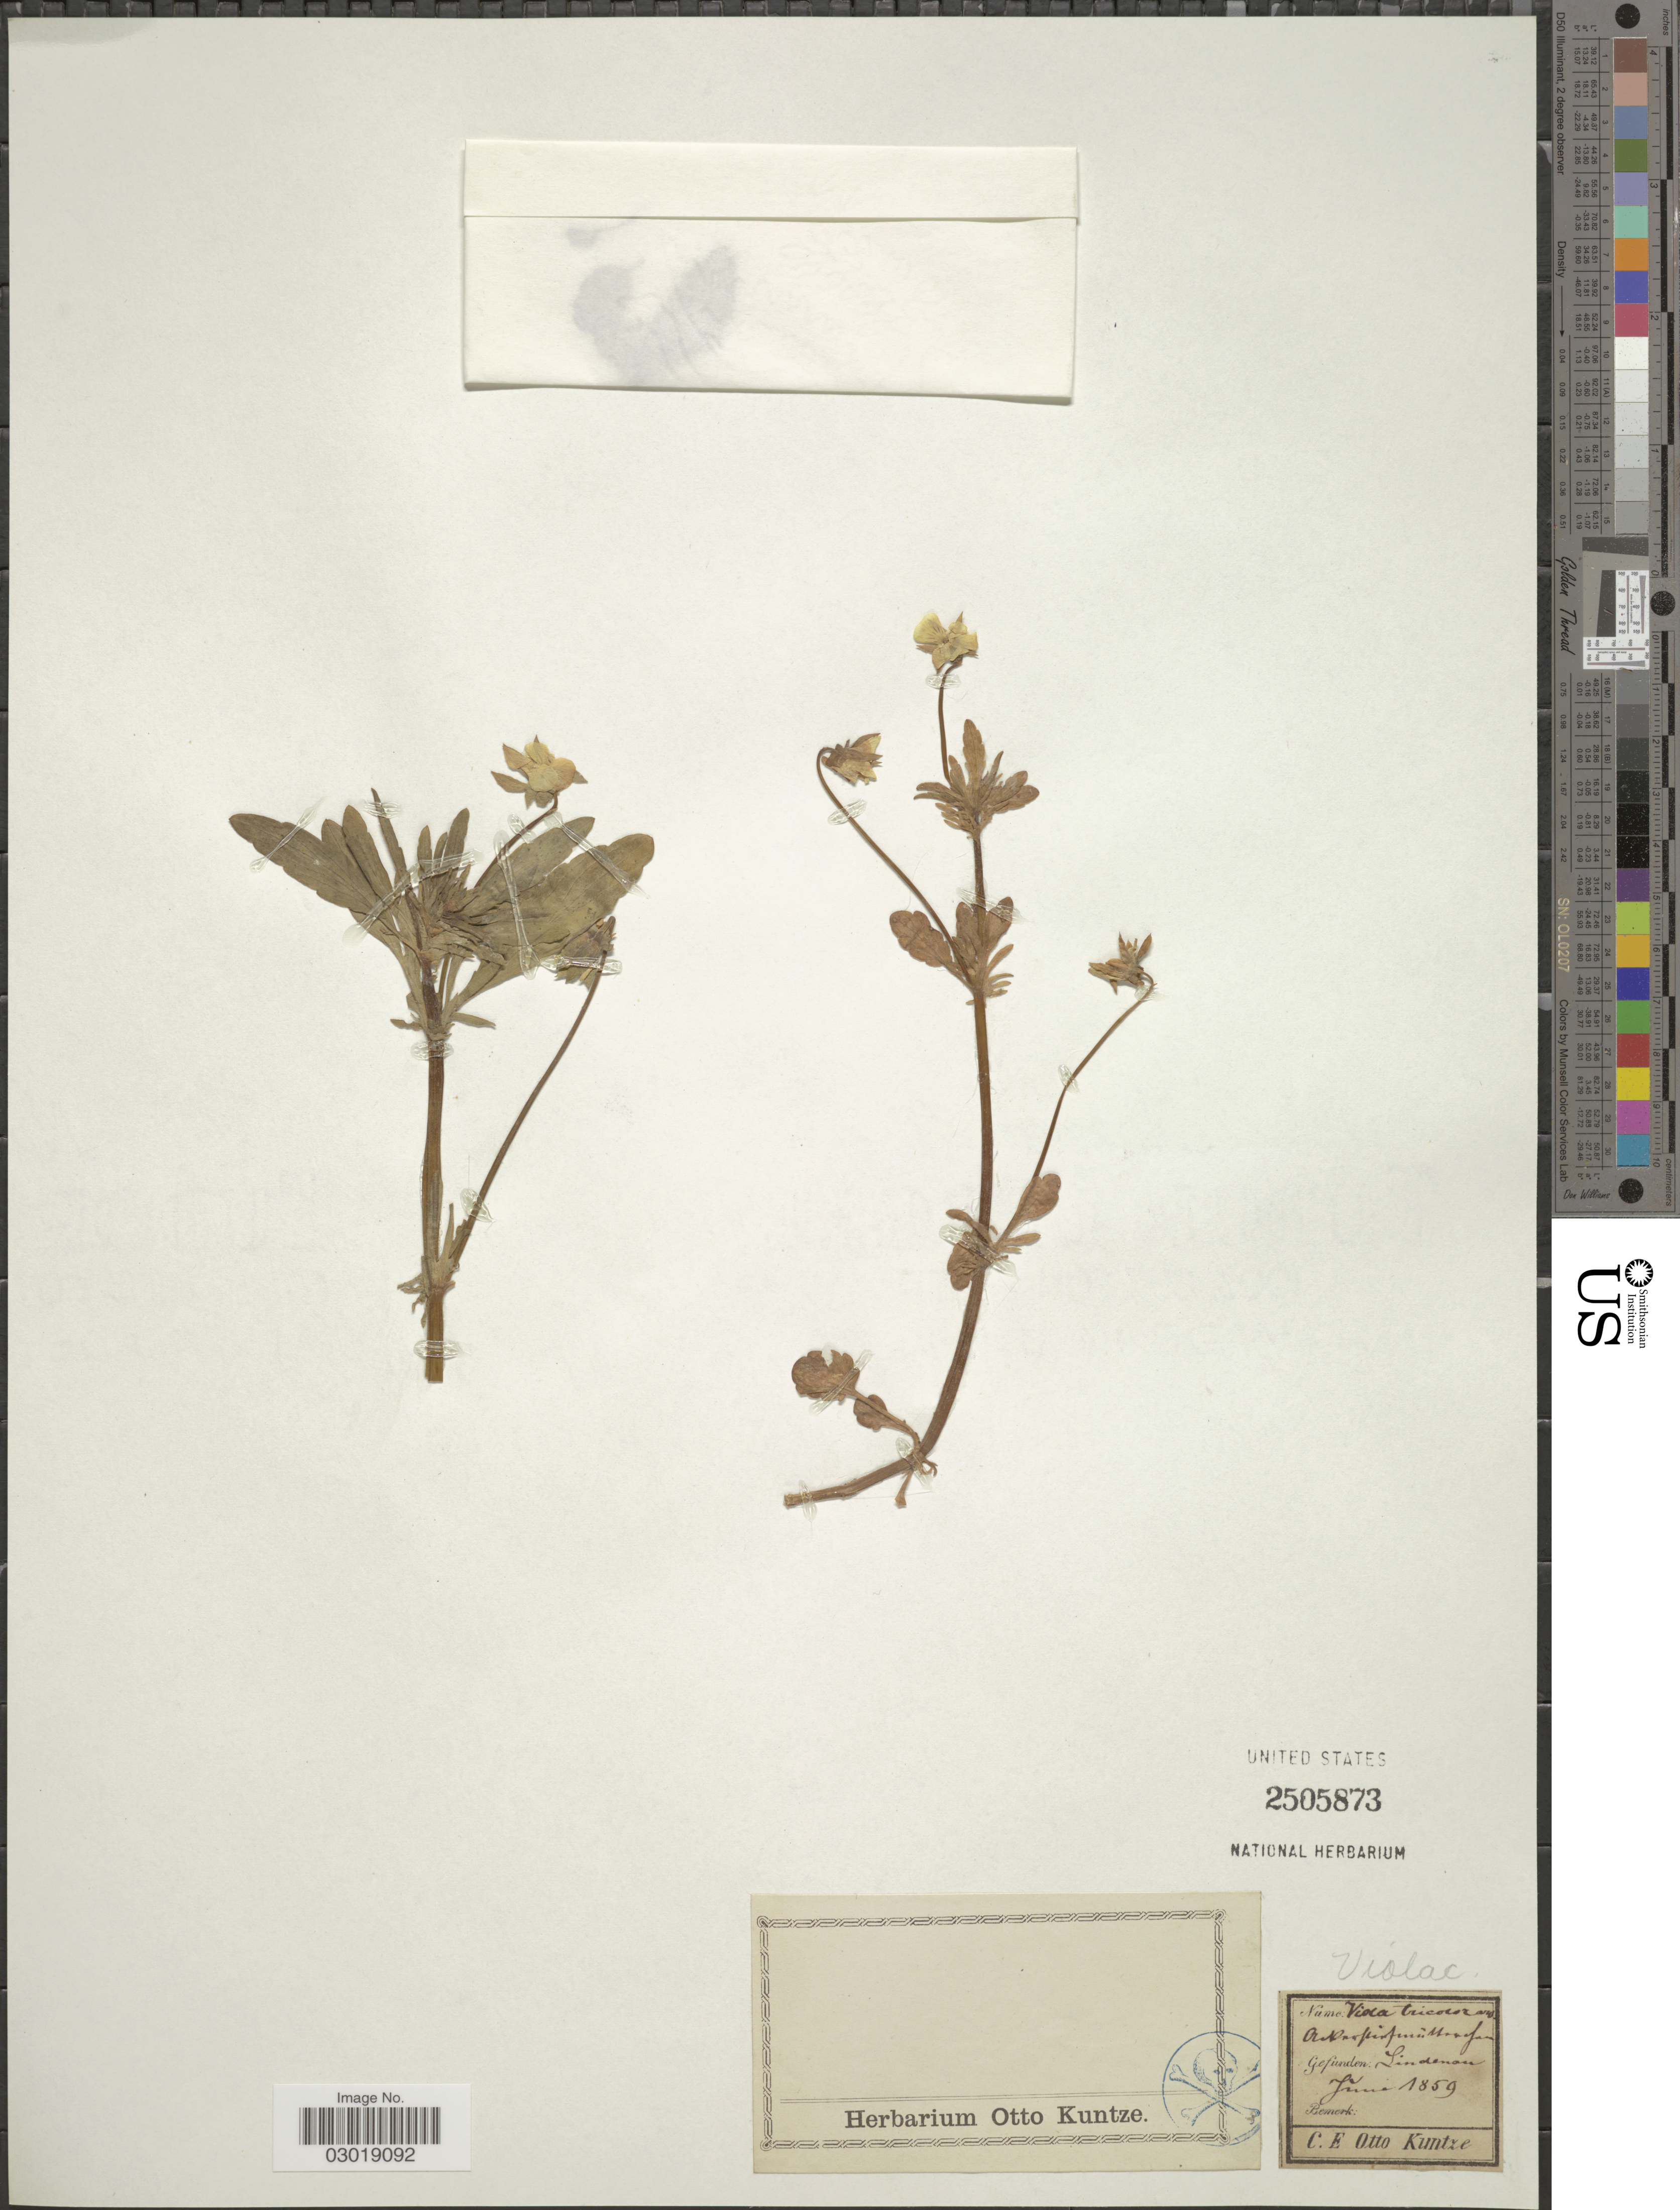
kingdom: Plantae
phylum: Tracheophyta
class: Magnoliopsida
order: Malpighiales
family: Violaceae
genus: Viola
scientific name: Viola tricolor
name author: L.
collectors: C.E.O. Kuntze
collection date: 1859-06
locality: Lindeman.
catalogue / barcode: US 2505873